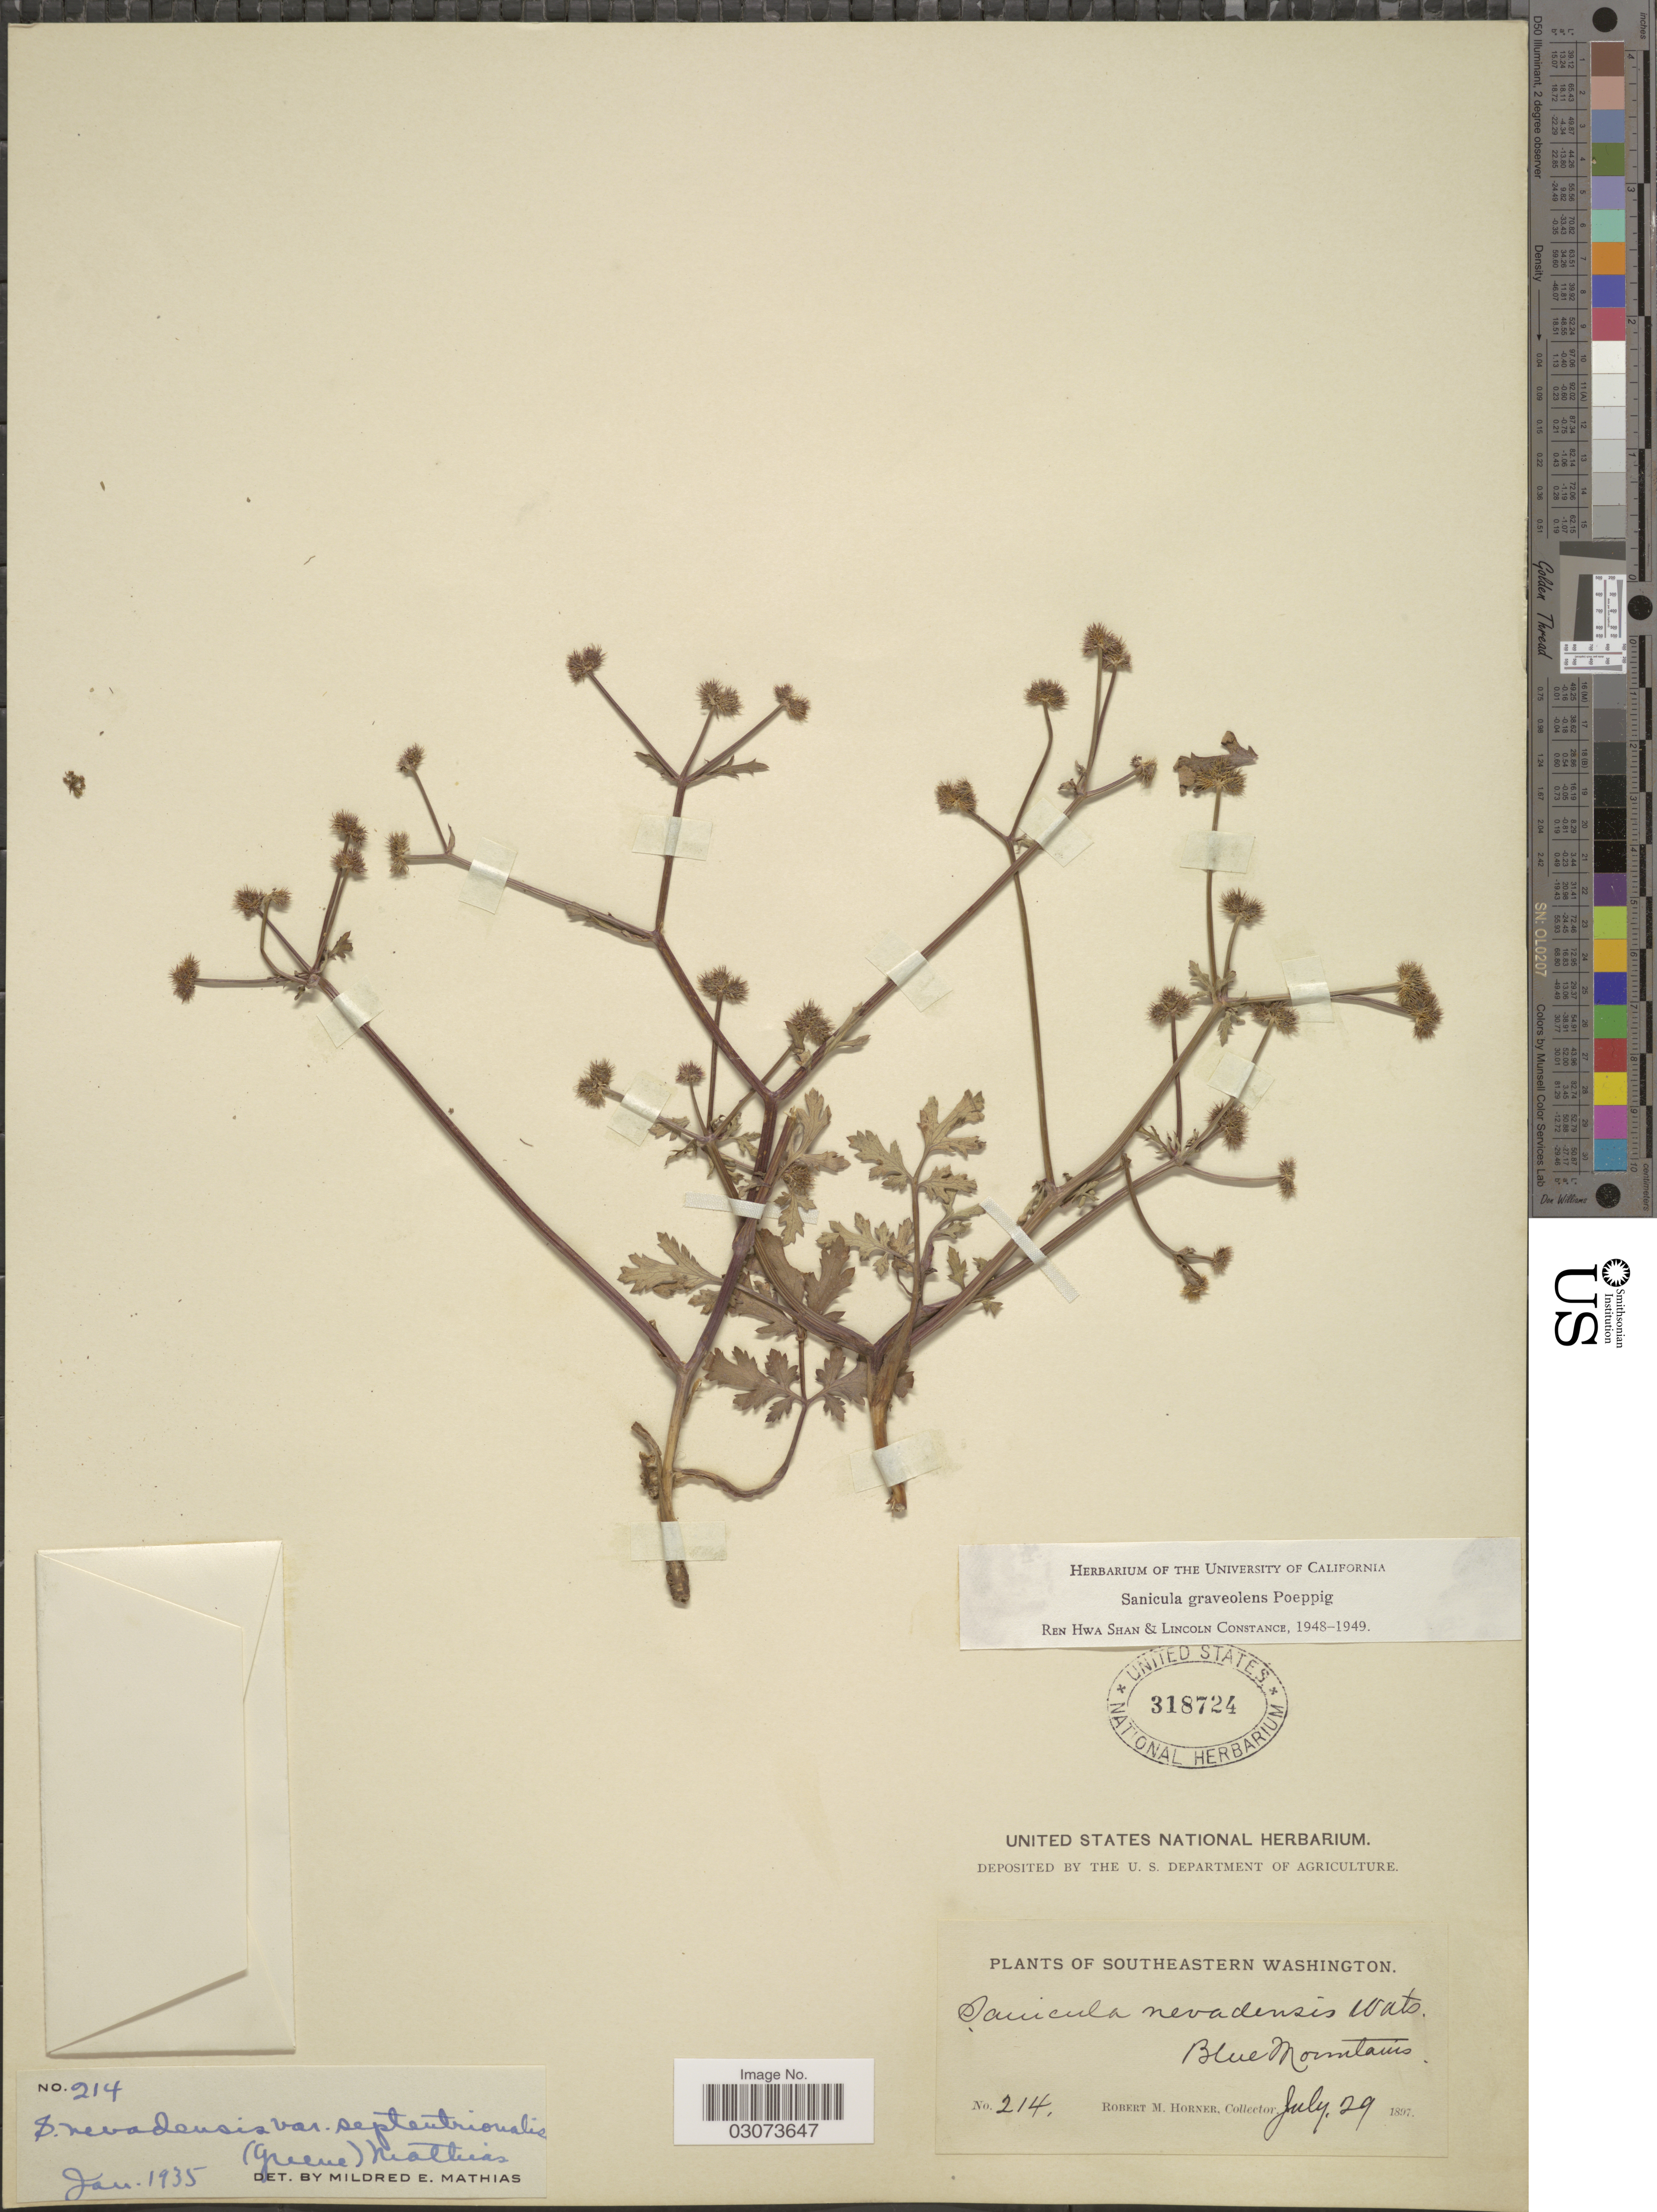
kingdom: Plantae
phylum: Tracheophyta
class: Magnoliopsida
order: Apiales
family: Apiaceae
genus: Sanicula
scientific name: Sanicula graveolens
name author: Poepp. ex DC.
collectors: R. Horner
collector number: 214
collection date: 1897-07-29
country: United States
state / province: Washington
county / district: Clallam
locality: Southeastern Washington. Blue Mountains.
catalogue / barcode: US 318724